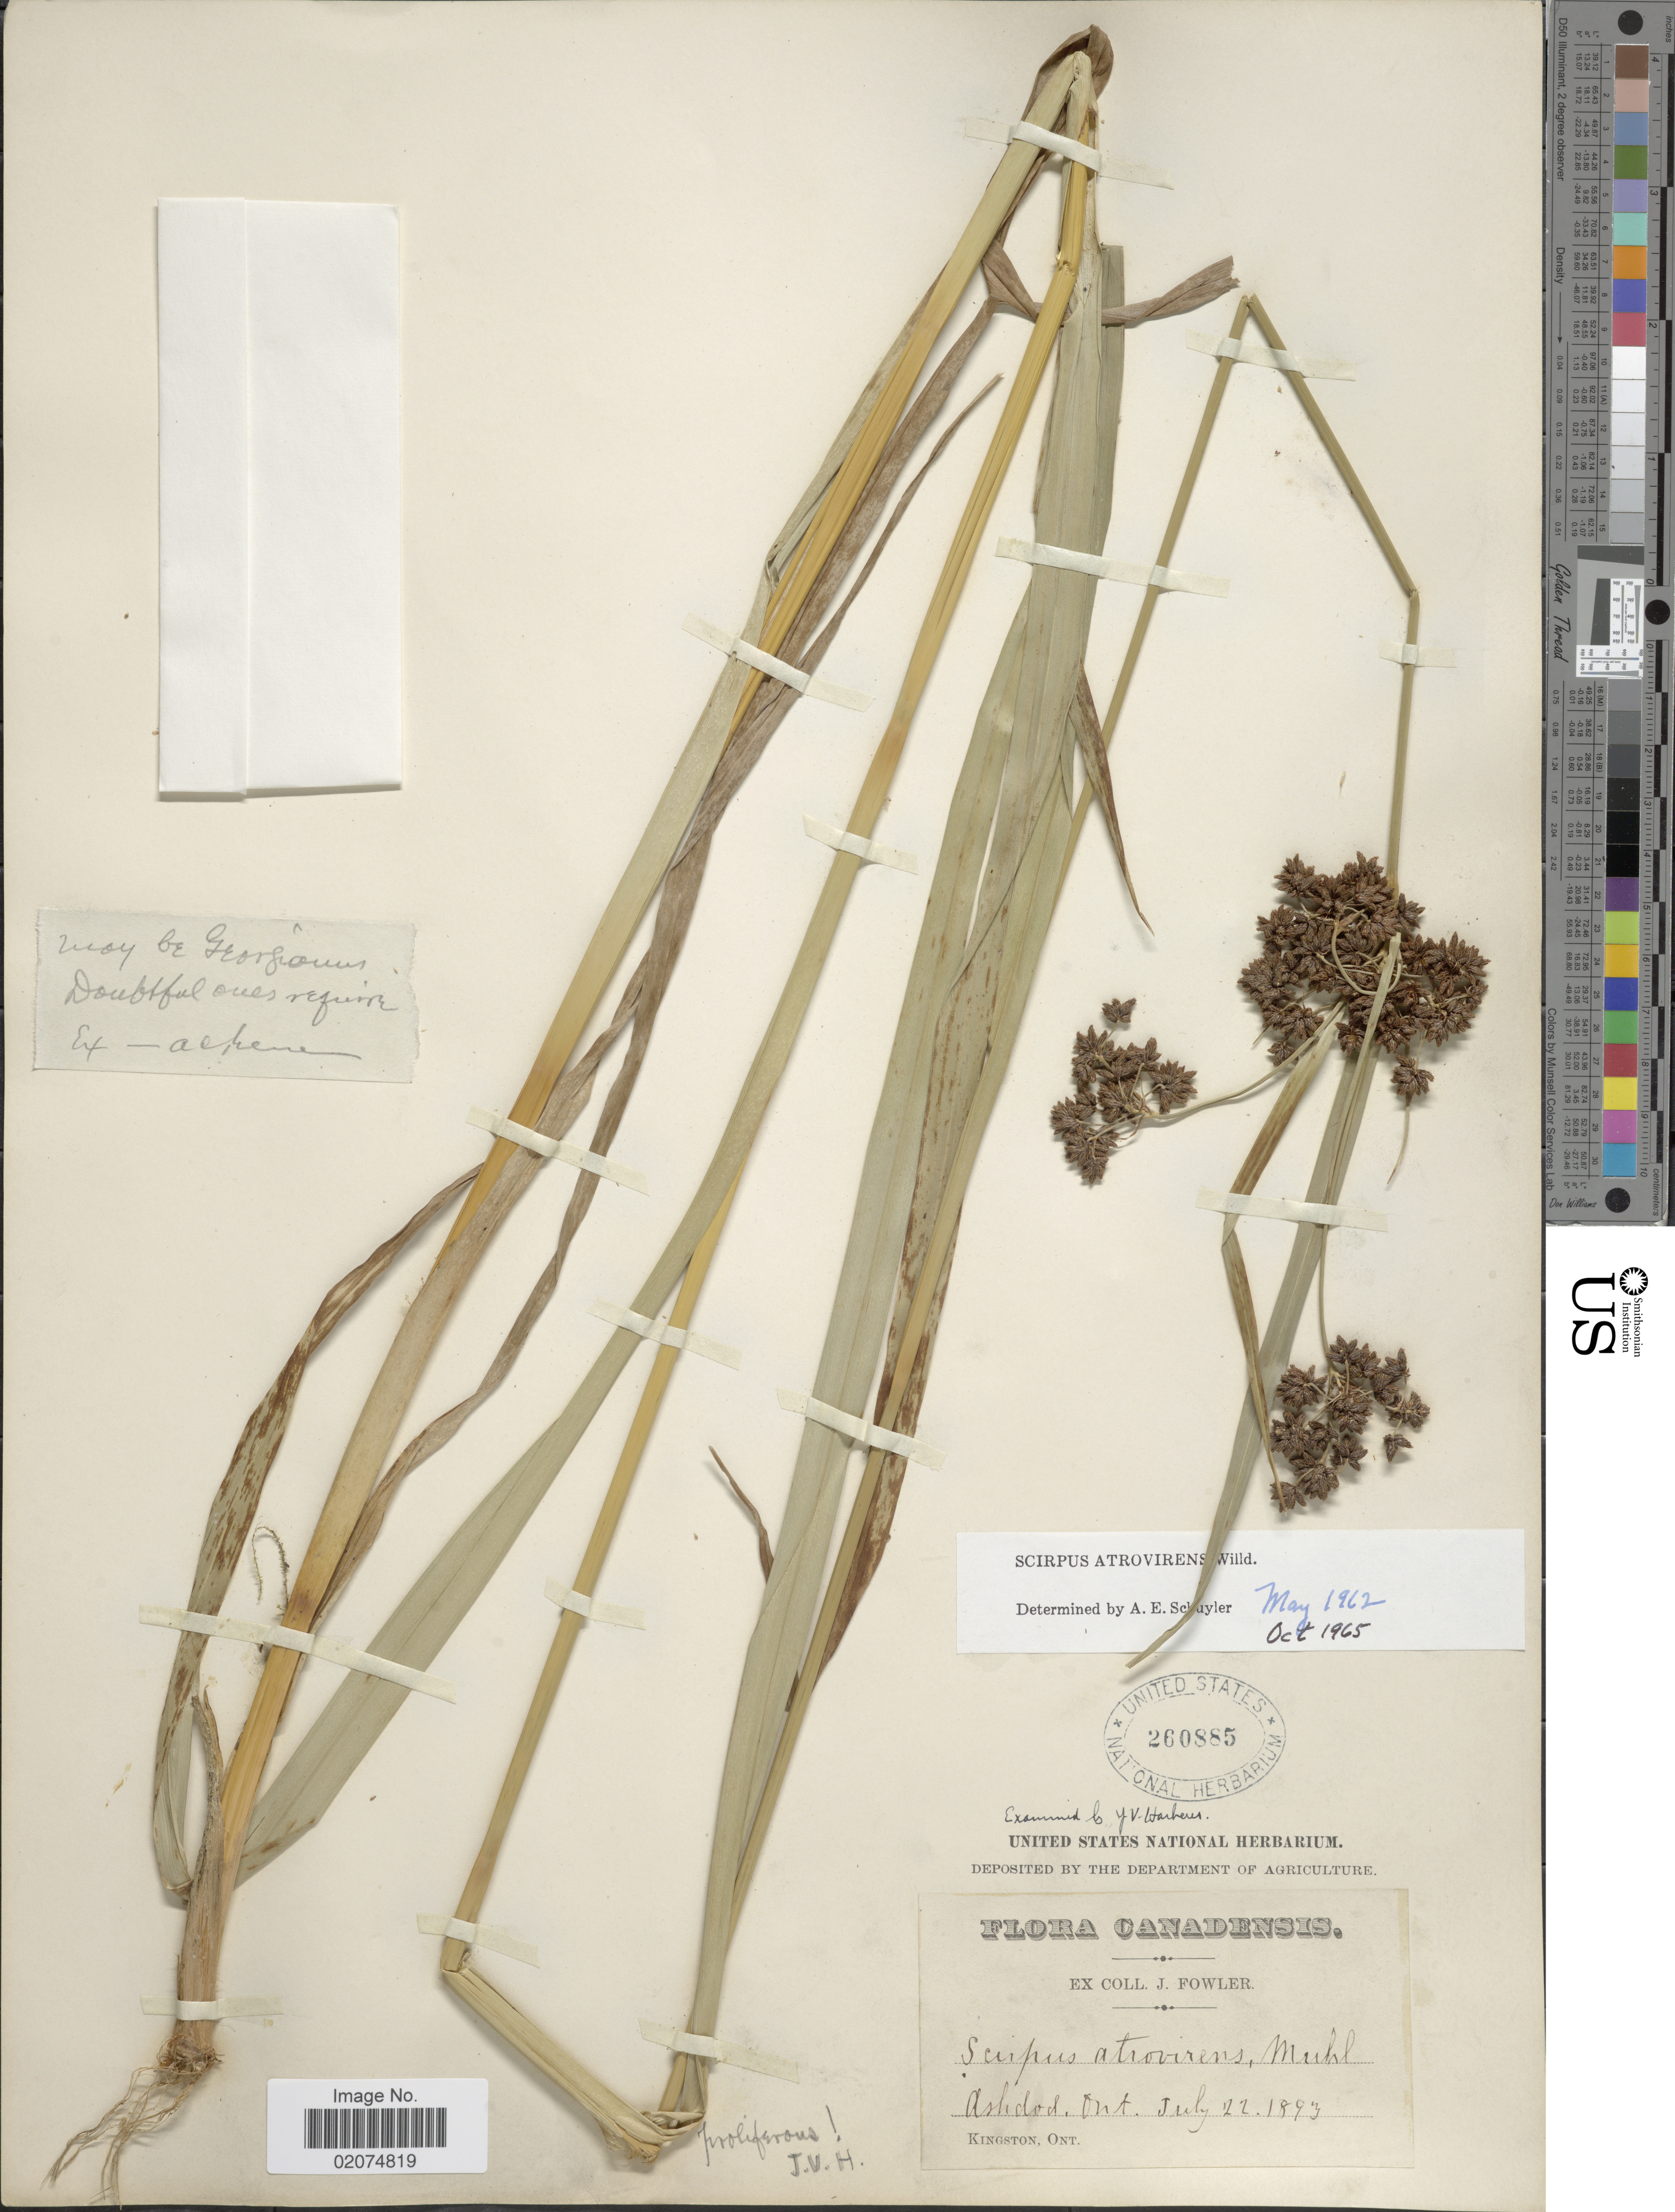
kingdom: Plantae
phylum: Tracheophyta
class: Liliopsida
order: Poales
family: Cyperaceae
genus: Scirpus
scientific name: Scirpus atrovirens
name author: Willd.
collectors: J. P. Fowler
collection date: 1893-07-22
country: Canada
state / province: Ontario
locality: Ashdod, Ont.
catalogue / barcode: US 260885